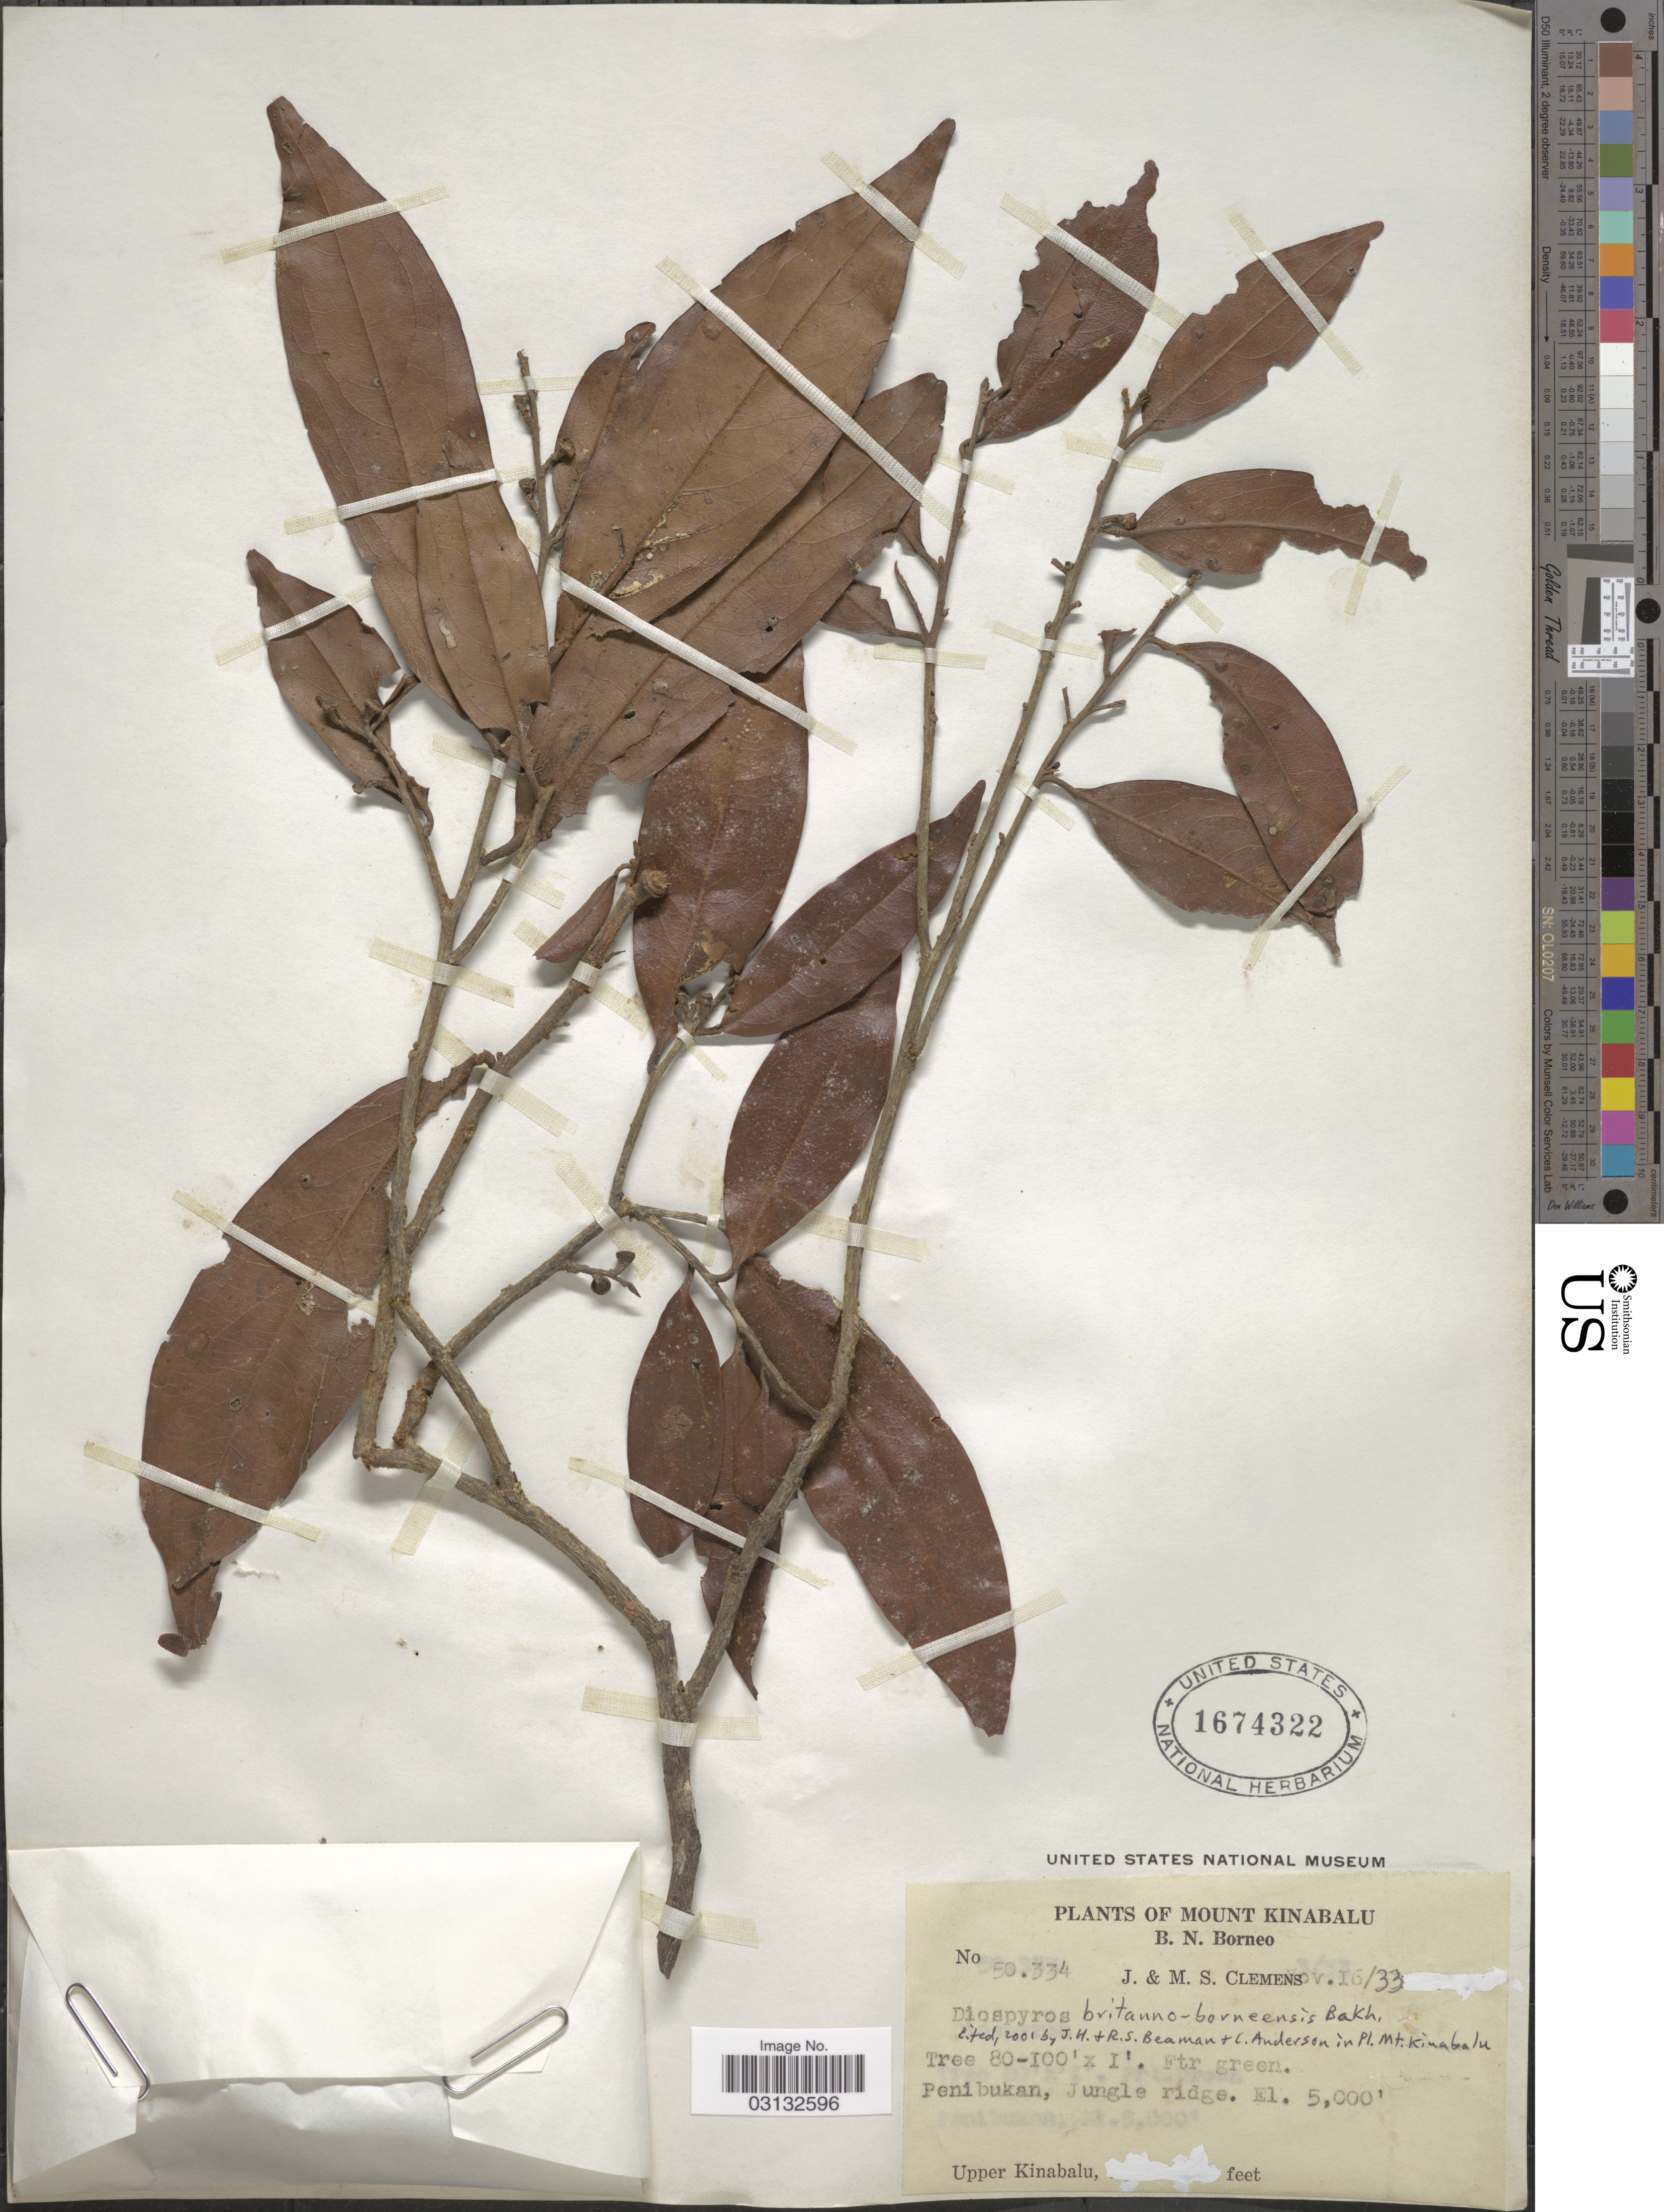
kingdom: Plantae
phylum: Tracheophyta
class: Magnoliopsida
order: Ericales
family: Ebenaceae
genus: Diospyros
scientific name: Diospyros britannoborneensis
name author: Bakh.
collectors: J. Clemens & M. S. Clemens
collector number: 50334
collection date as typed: Transcribed d/m/y: 16/11/33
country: Malaysia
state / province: Sabah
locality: Mount Kinabalu. B. N. Borneo. Penibukan, Jungle ridge. Upper Kinabalu.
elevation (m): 1524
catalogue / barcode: US 1674322